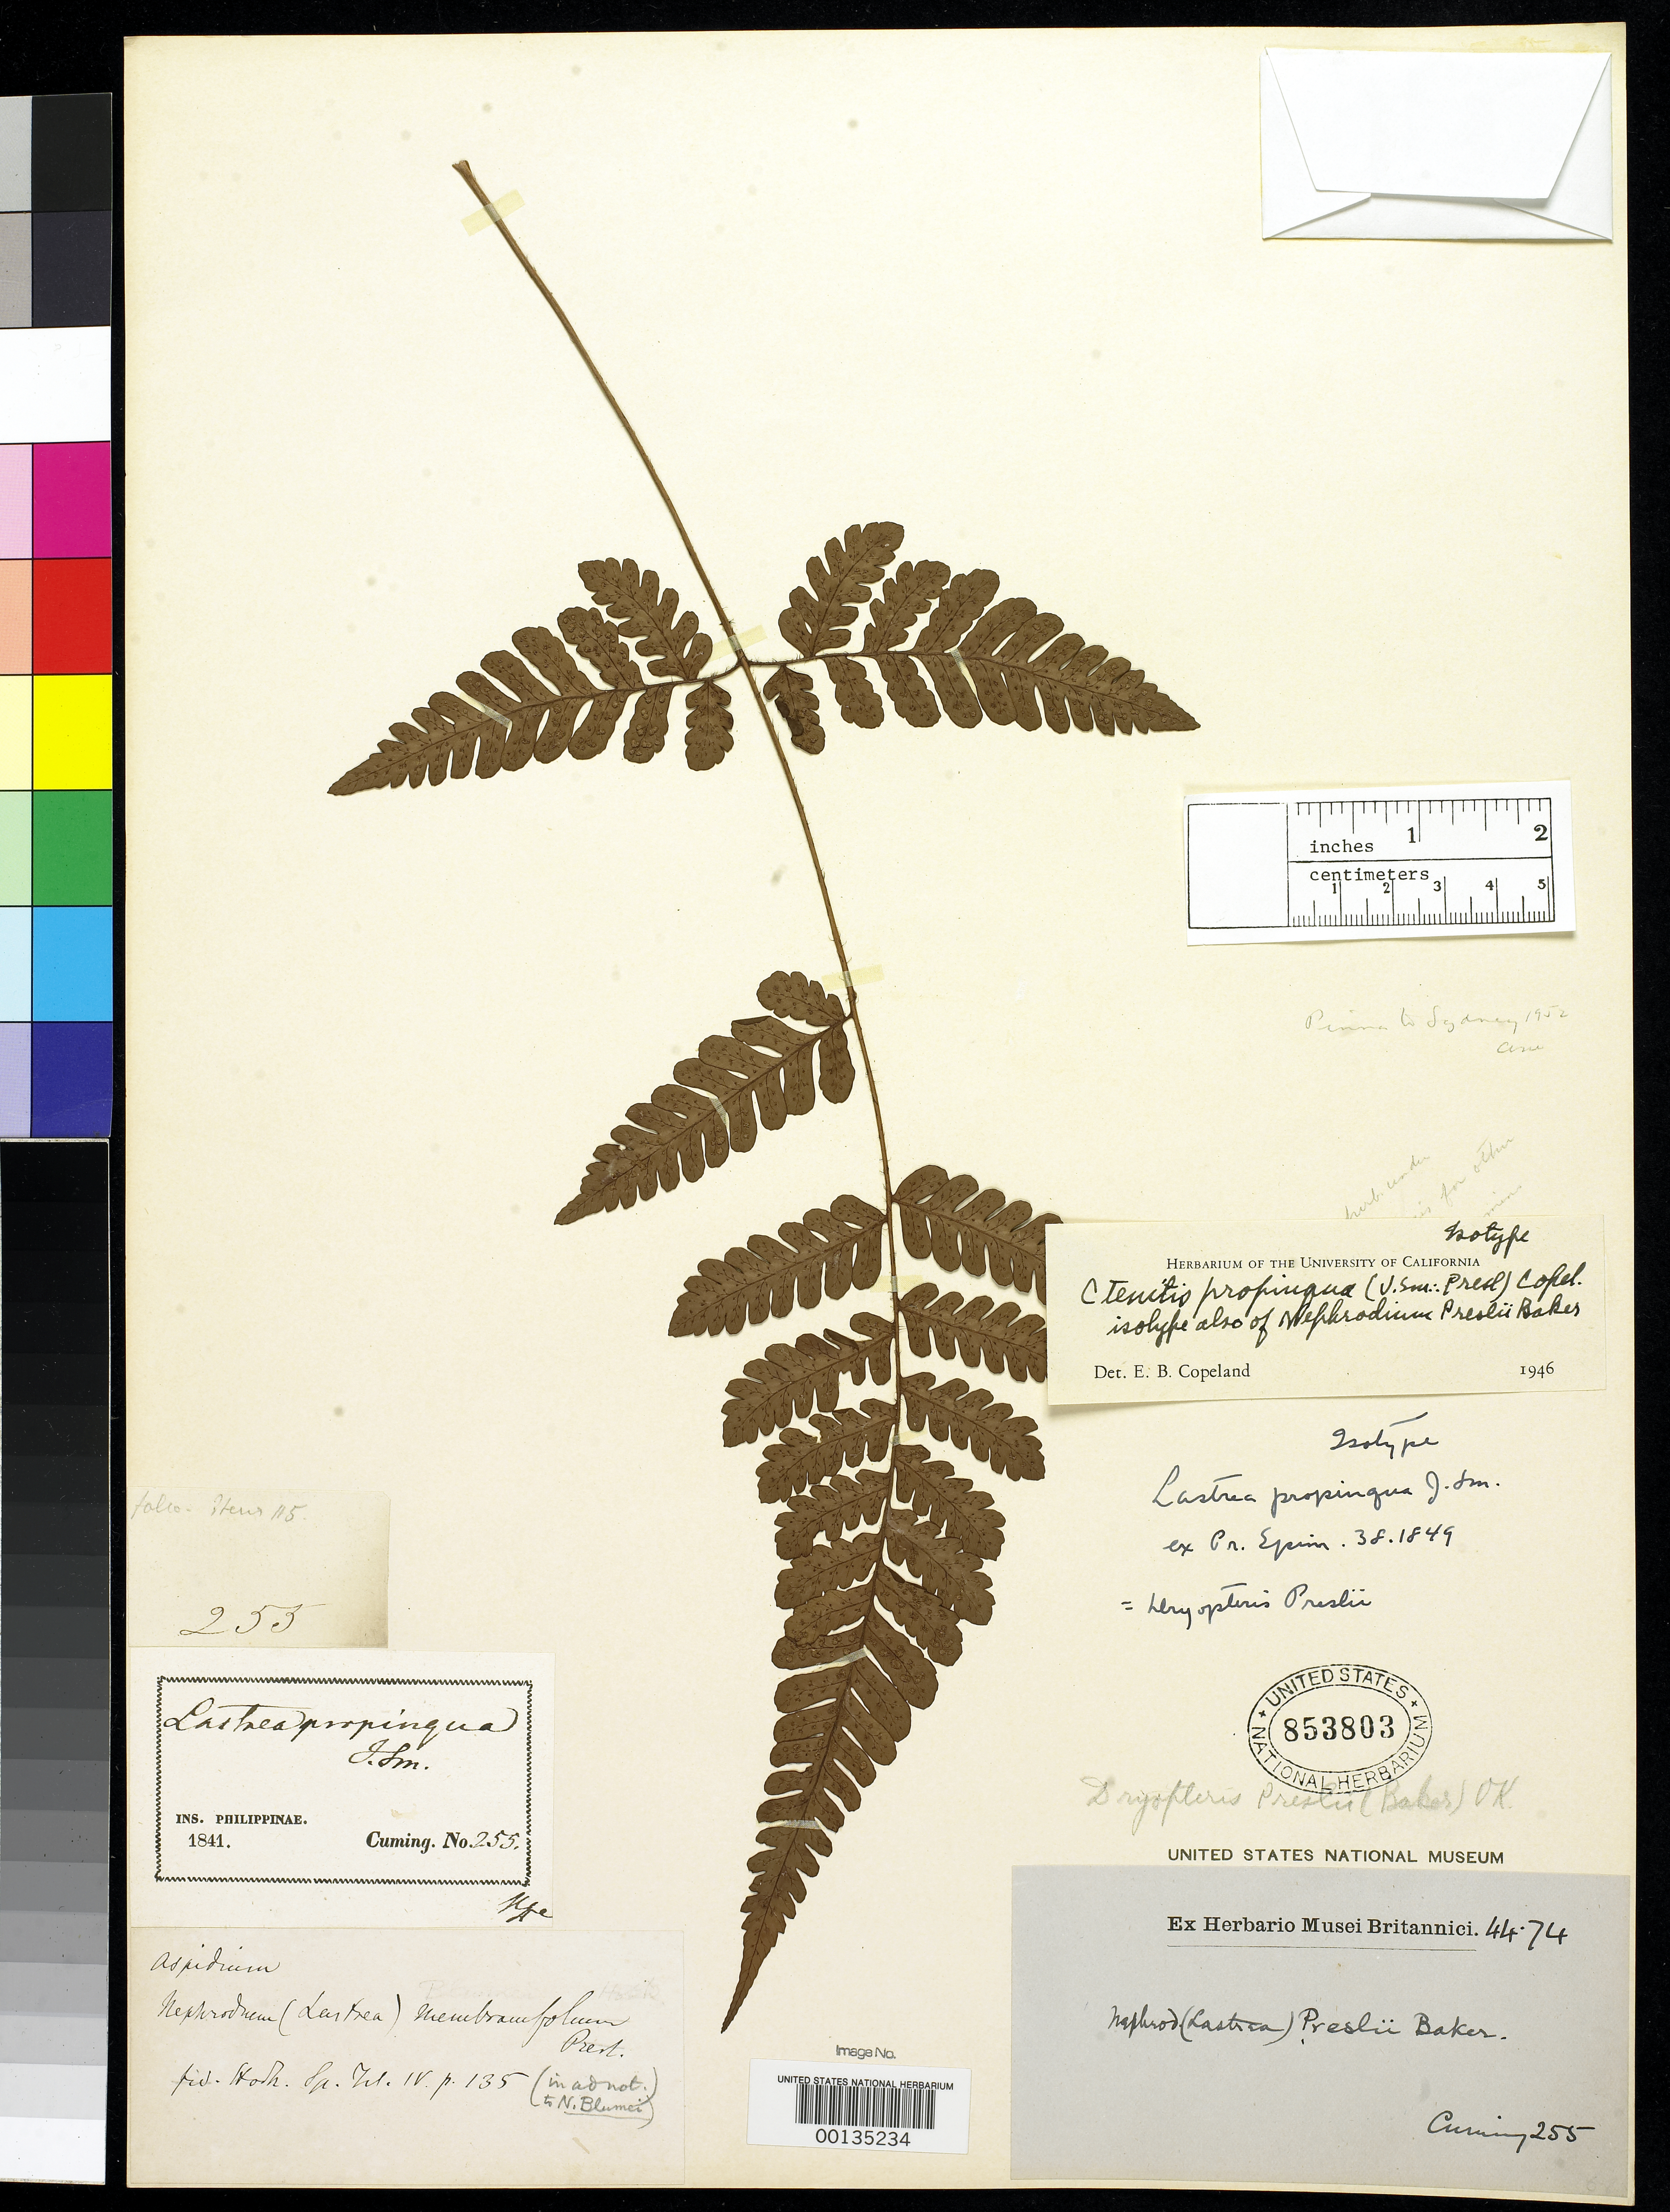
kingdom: Plantae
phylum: Tracheophyta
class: Polypodiopsida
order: Polypodiales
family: Thelypteridaceae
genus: Lastrea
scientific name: Lastrea propinqua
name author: J. Sm. ex C. Presl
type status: Type Collection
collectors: H. Cuming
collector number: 255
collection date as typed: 1841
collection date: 1841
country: Philippines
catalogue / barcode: US 853803